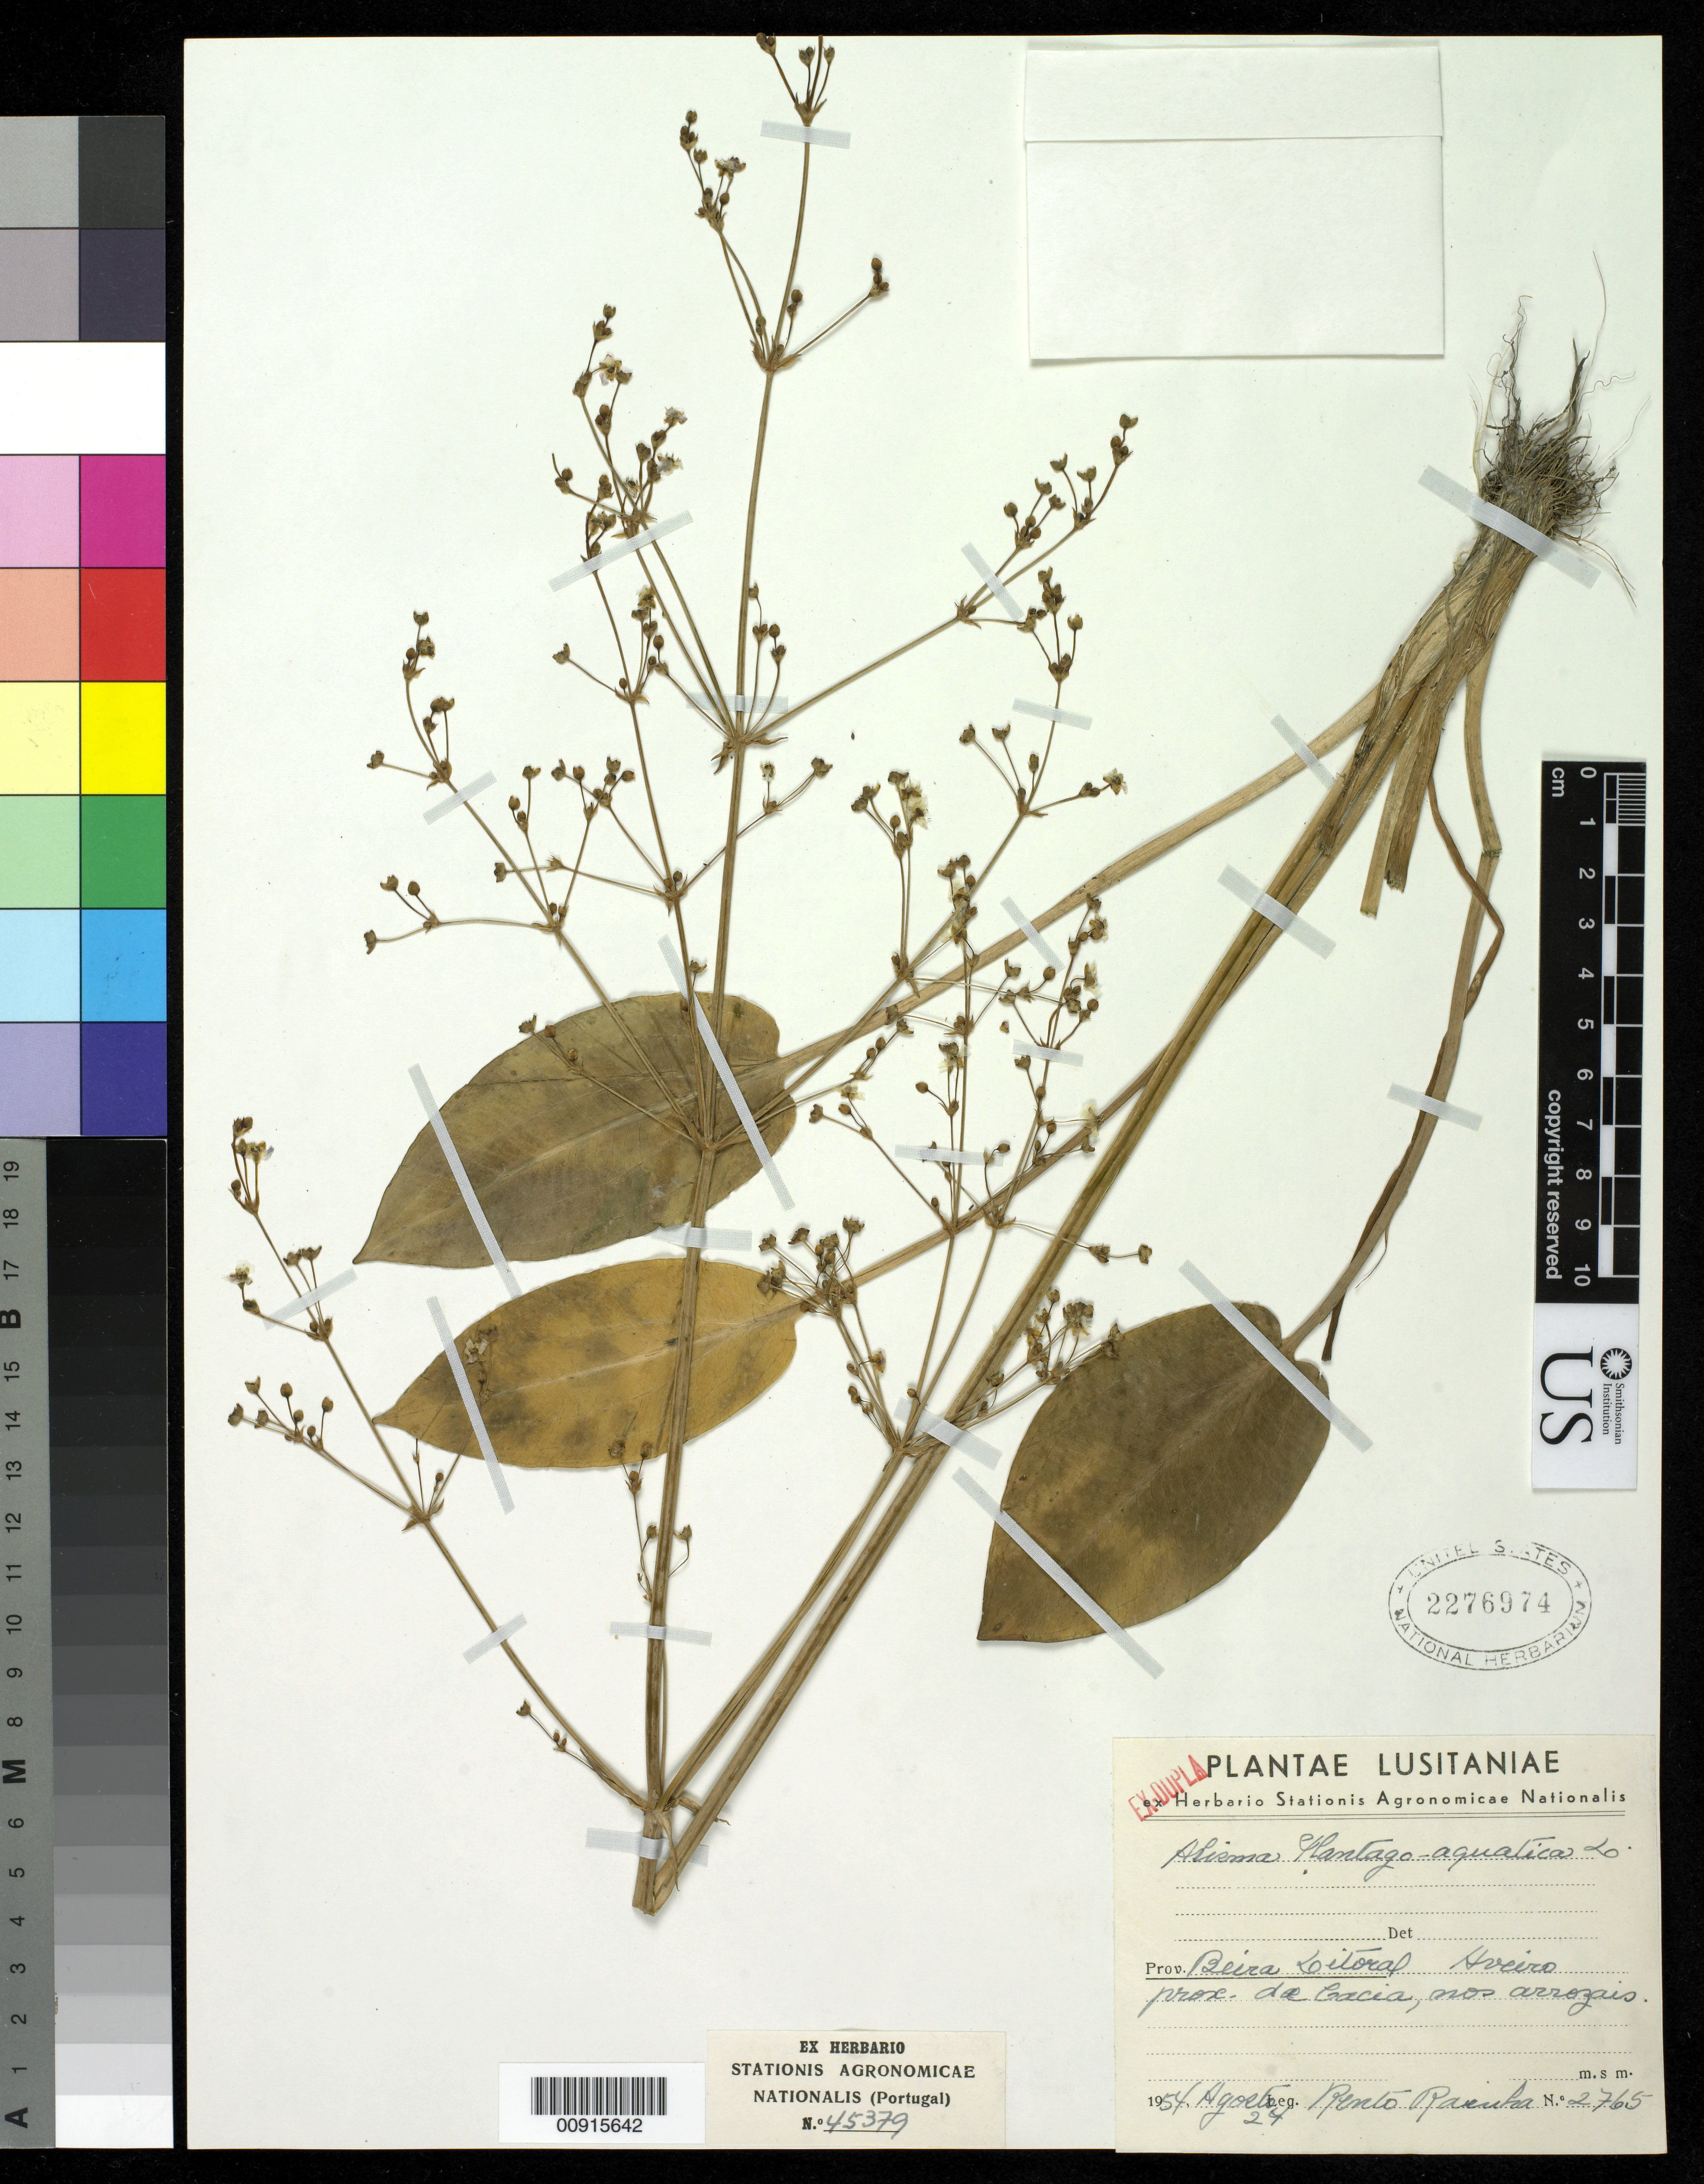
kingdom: Plantae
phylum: Tracheophyta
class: Liliopsida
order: Alismatales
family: Alismataceae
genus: Alisma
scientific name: Alisma plantago-aquatica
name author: L.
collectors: B. Rainha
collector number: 2765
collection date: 1954-08-24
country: Portugal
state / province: Aveiro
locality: Aveiro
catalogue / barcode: US 2276974